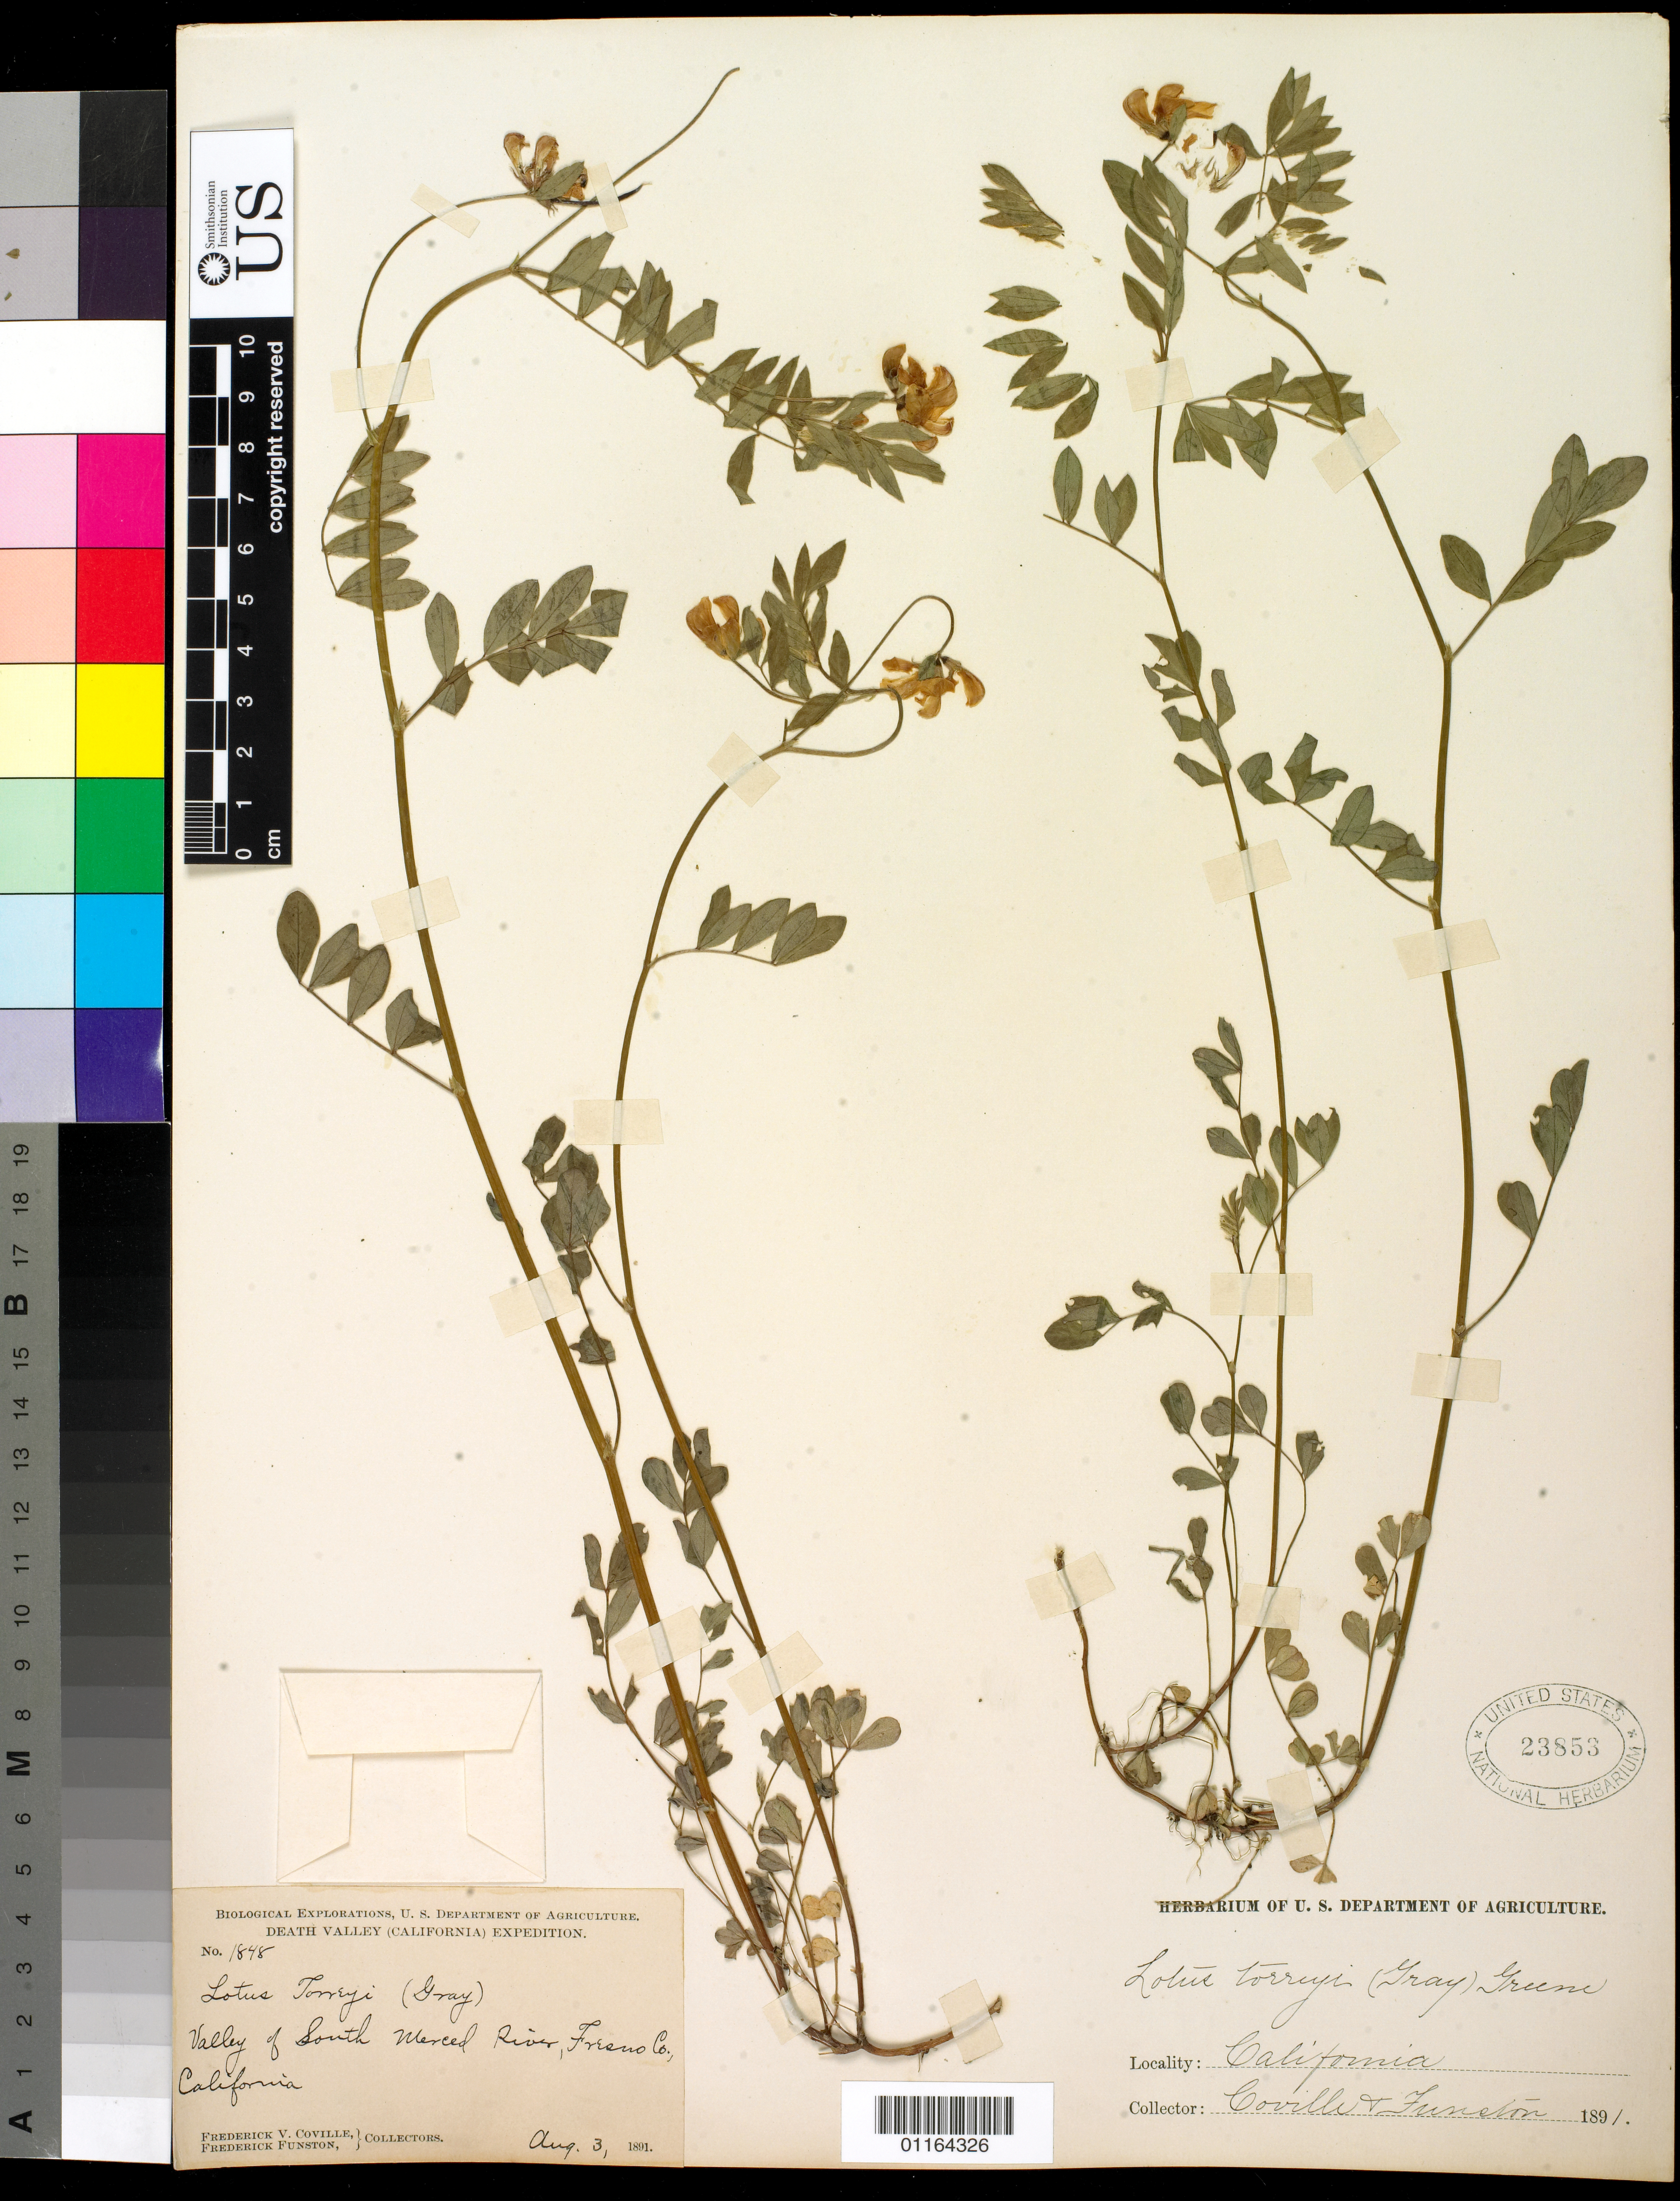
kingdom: Plantae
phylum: Tracheophyta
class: Magnoliopsida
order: Fabales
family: Fabaceae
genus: Hosackia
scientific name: Hosackia oblongifolia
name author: Benth.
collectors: F. V. Coville & F. Funston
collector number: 1848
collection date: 1891-08-03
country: United States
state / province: California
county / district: Fresno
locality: Valley of South Mercel River.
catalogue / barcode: US 23853